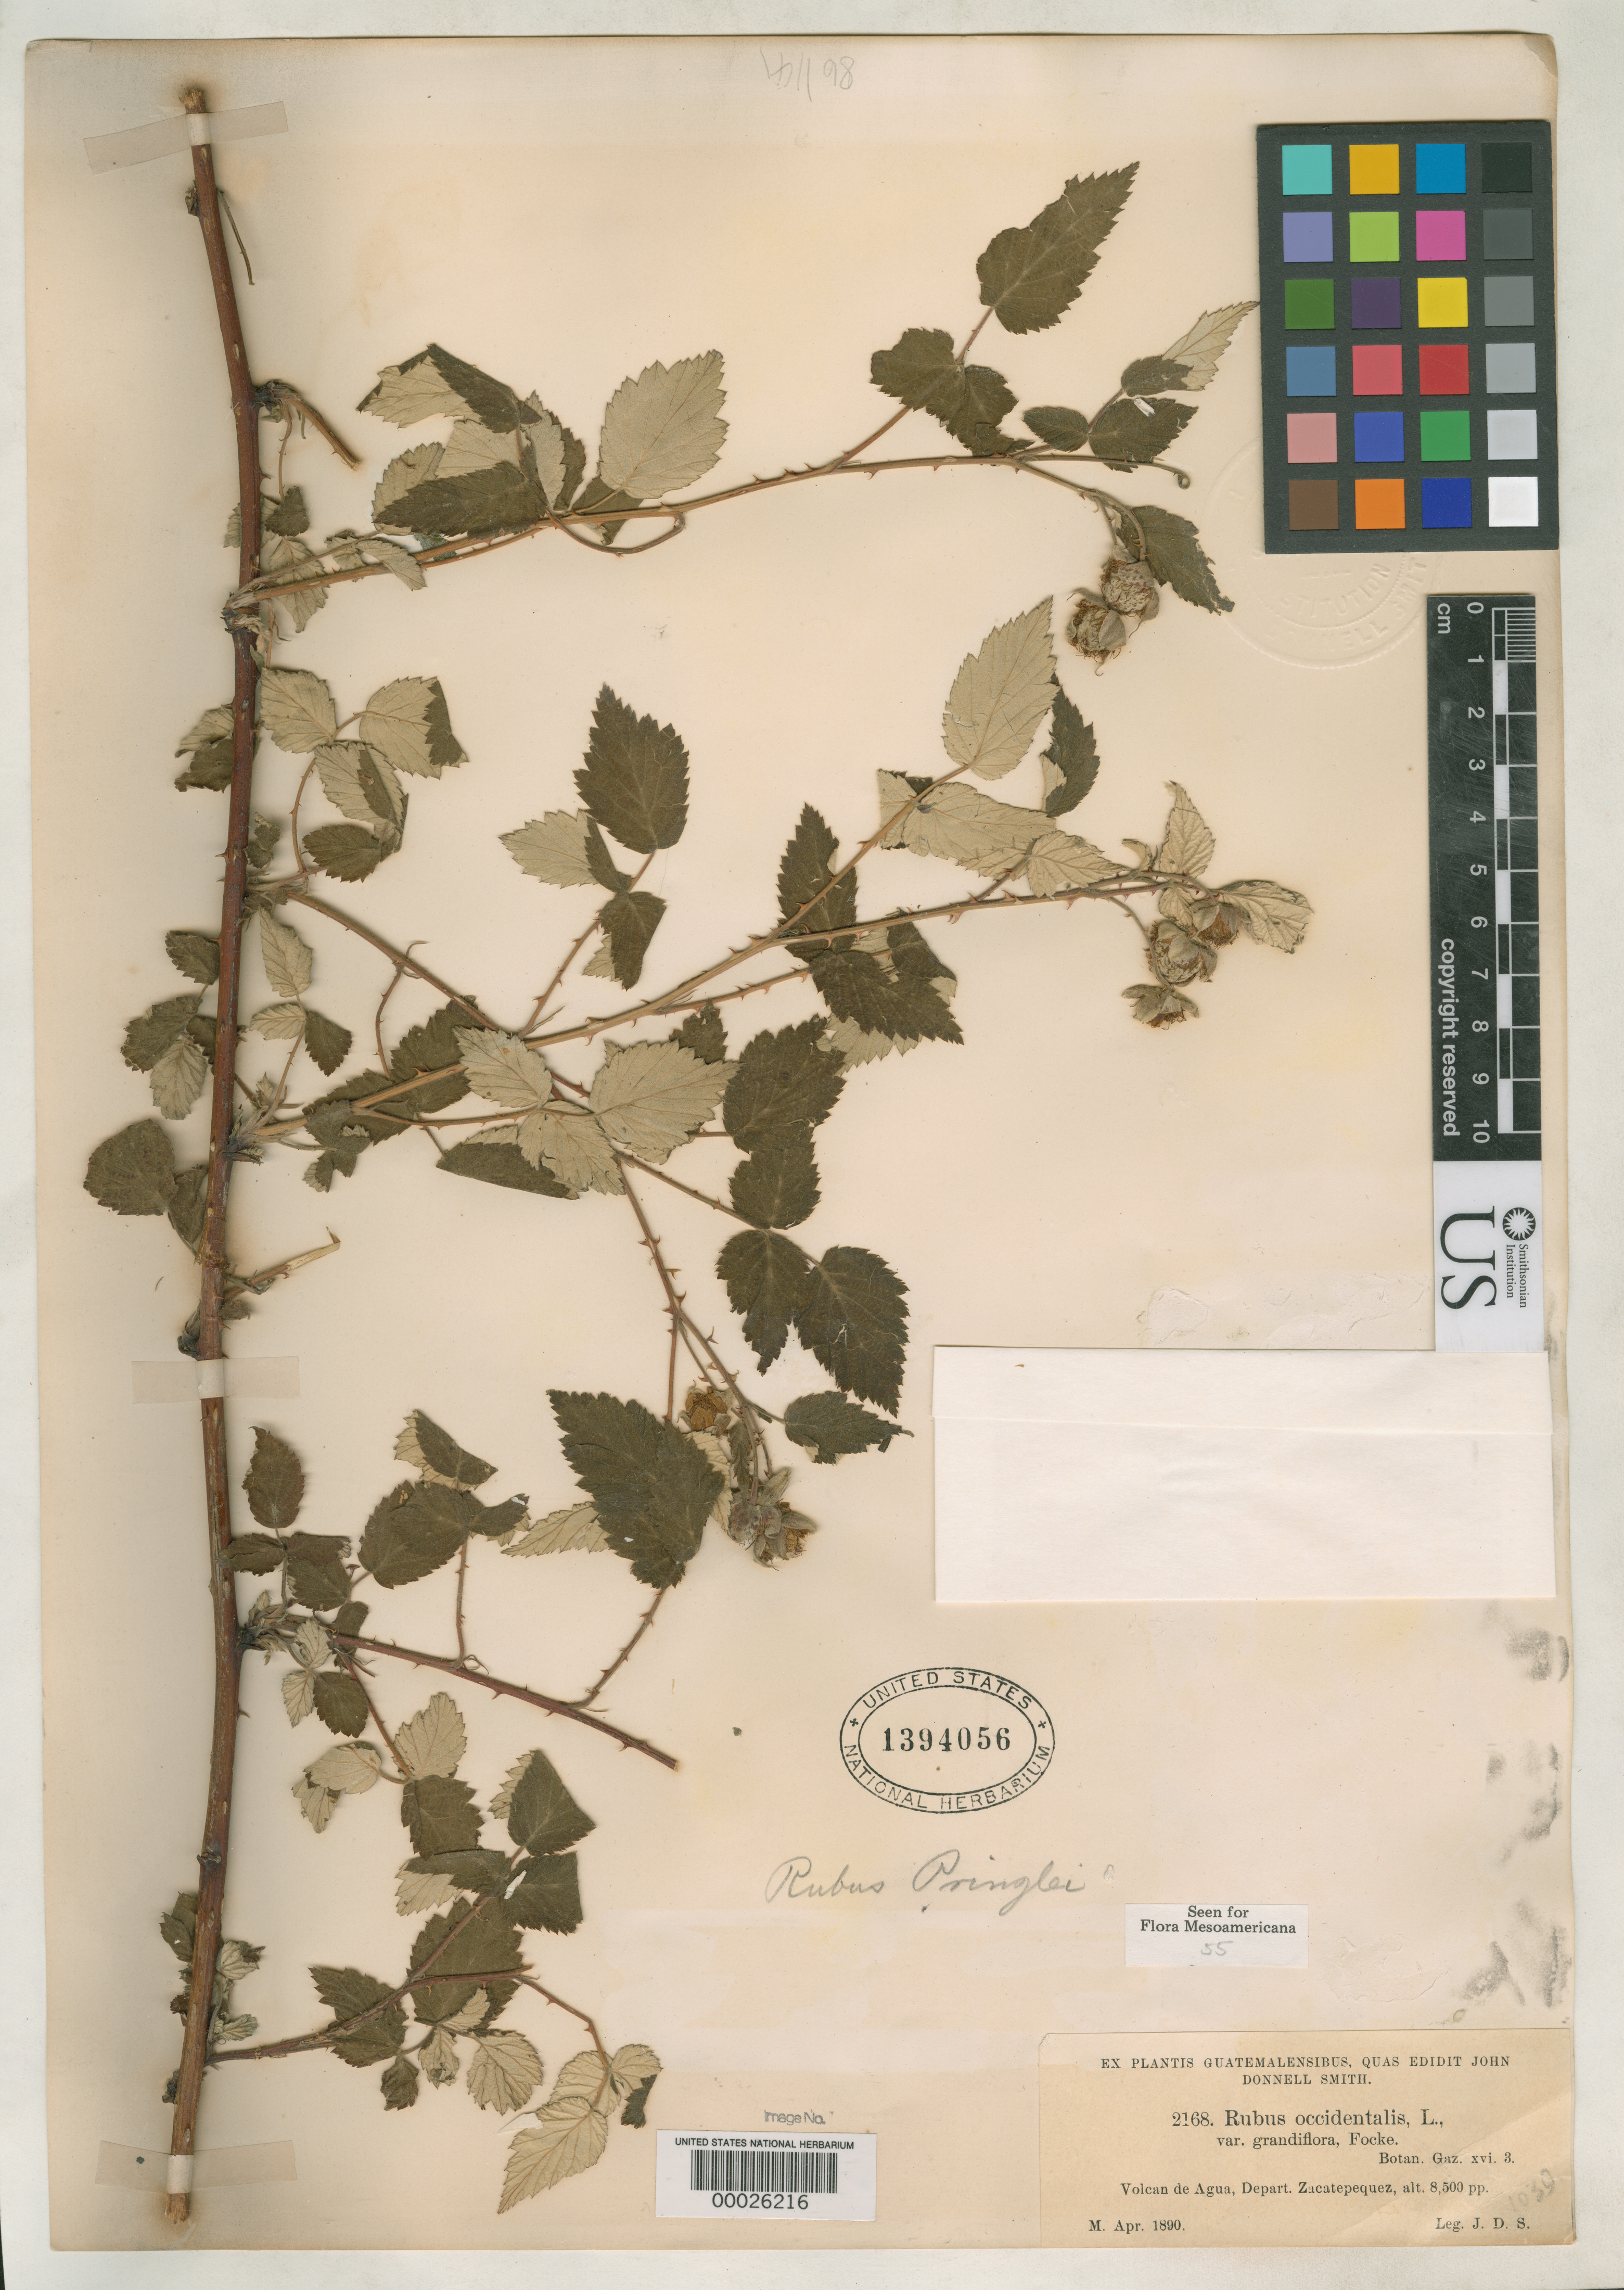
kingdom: Plantae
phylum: Tracheophyta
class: Magnoliopsida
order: Rosales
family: Rosaceae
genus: Rubus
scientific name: Rubus occidentalis var. grandiflora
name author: Focke in Donn. Sm.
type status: Type Collection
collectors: J. Donnell Smith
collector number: ex Pl. Guat. 2168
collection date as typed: Apr 1890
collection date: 1890-04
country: Guatemala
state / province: Sacatepéquez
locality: Volcan de Agua; alt. 8500 ft.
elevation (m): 2591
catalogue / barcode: US 1394056